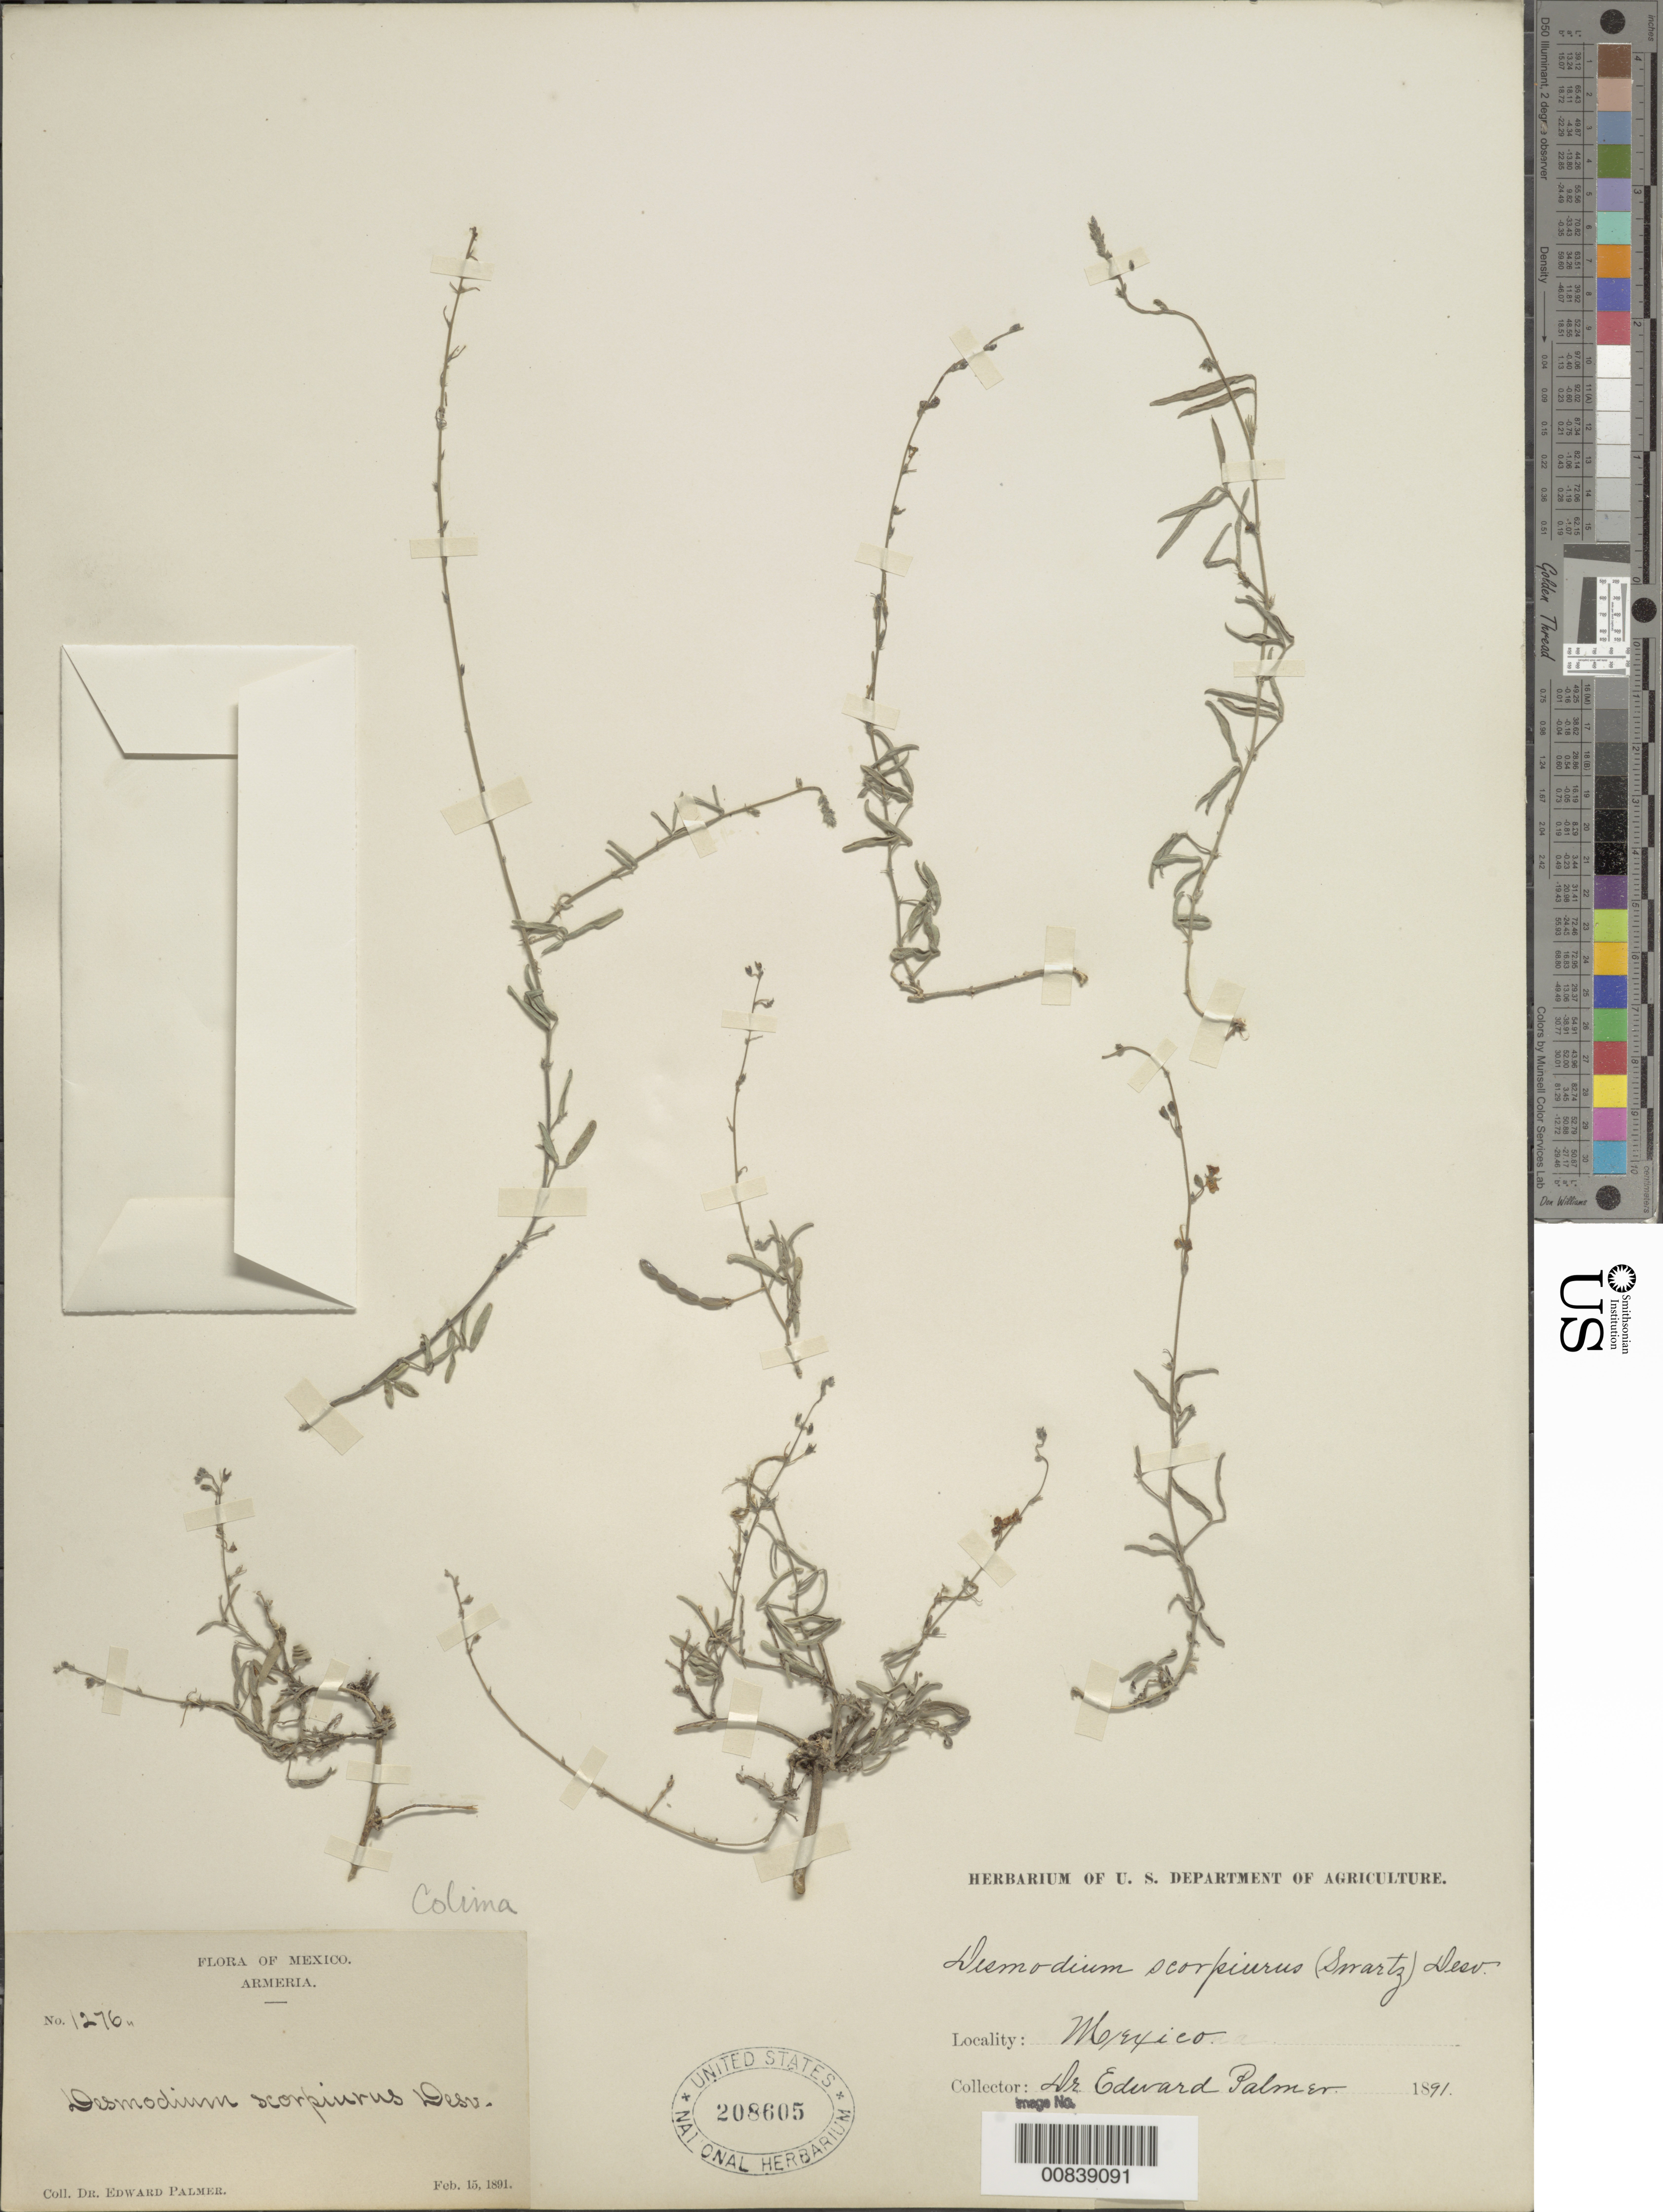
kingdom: Plantae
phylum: Tracheophyta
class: Magnoliopsida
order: Fabales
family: Fabaceae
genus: Desmodium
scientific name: Desmodium scorpiurus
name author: (Sw.) Desv. ex DC.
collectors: E. Palmer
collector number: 1276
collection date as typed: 15 Feb 1891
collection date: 1891-02-15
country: Mexico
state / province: Colima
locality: Armeria, Colima.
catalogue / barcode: US 208605